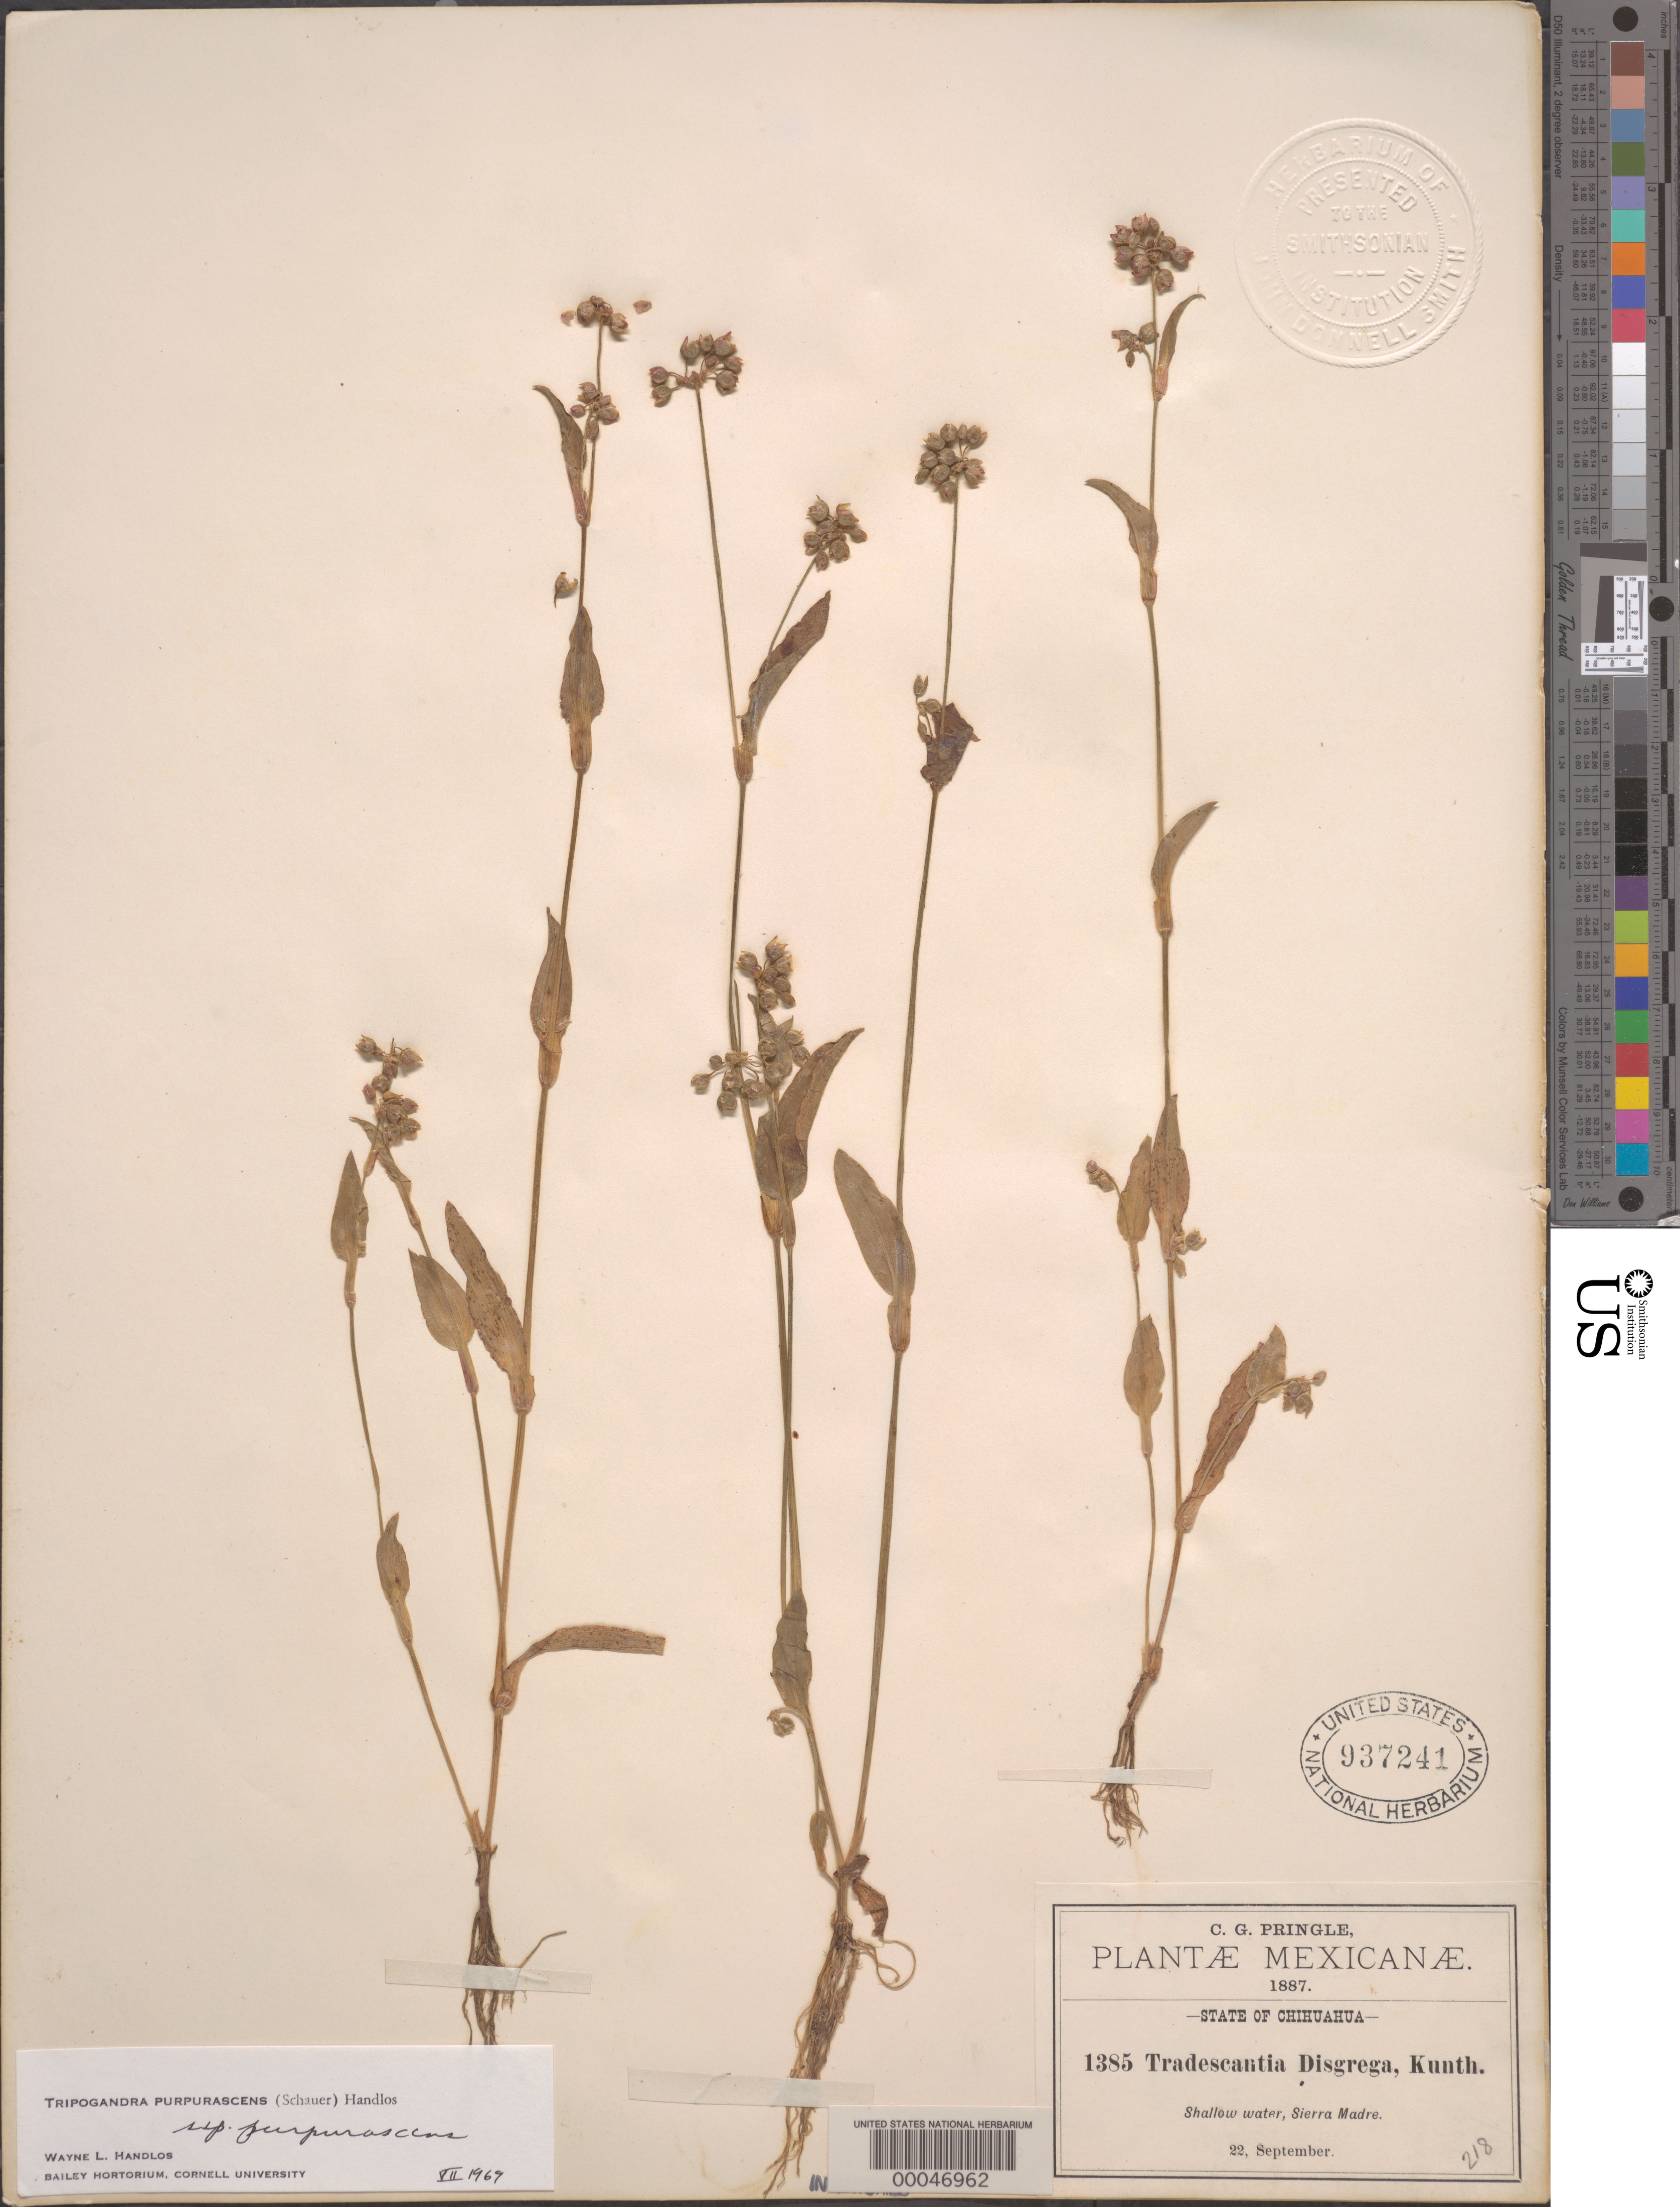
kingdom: Plantae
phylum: Tracheophyta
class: Liliopsida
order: Commelinales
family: Commelinaceae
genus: Tripogandra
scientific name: Tripogandra purpurascens subsp. purpurascens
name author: (S. Schauer) Handlos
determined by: Handlos, W. L.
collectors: C. G. Pringle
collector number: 1385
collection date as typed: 22 Sep 1887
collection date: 1887-09-22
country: Mexico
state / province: Chihuahua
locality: Sierra Madre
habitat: Shallow water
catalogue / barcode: US 937241